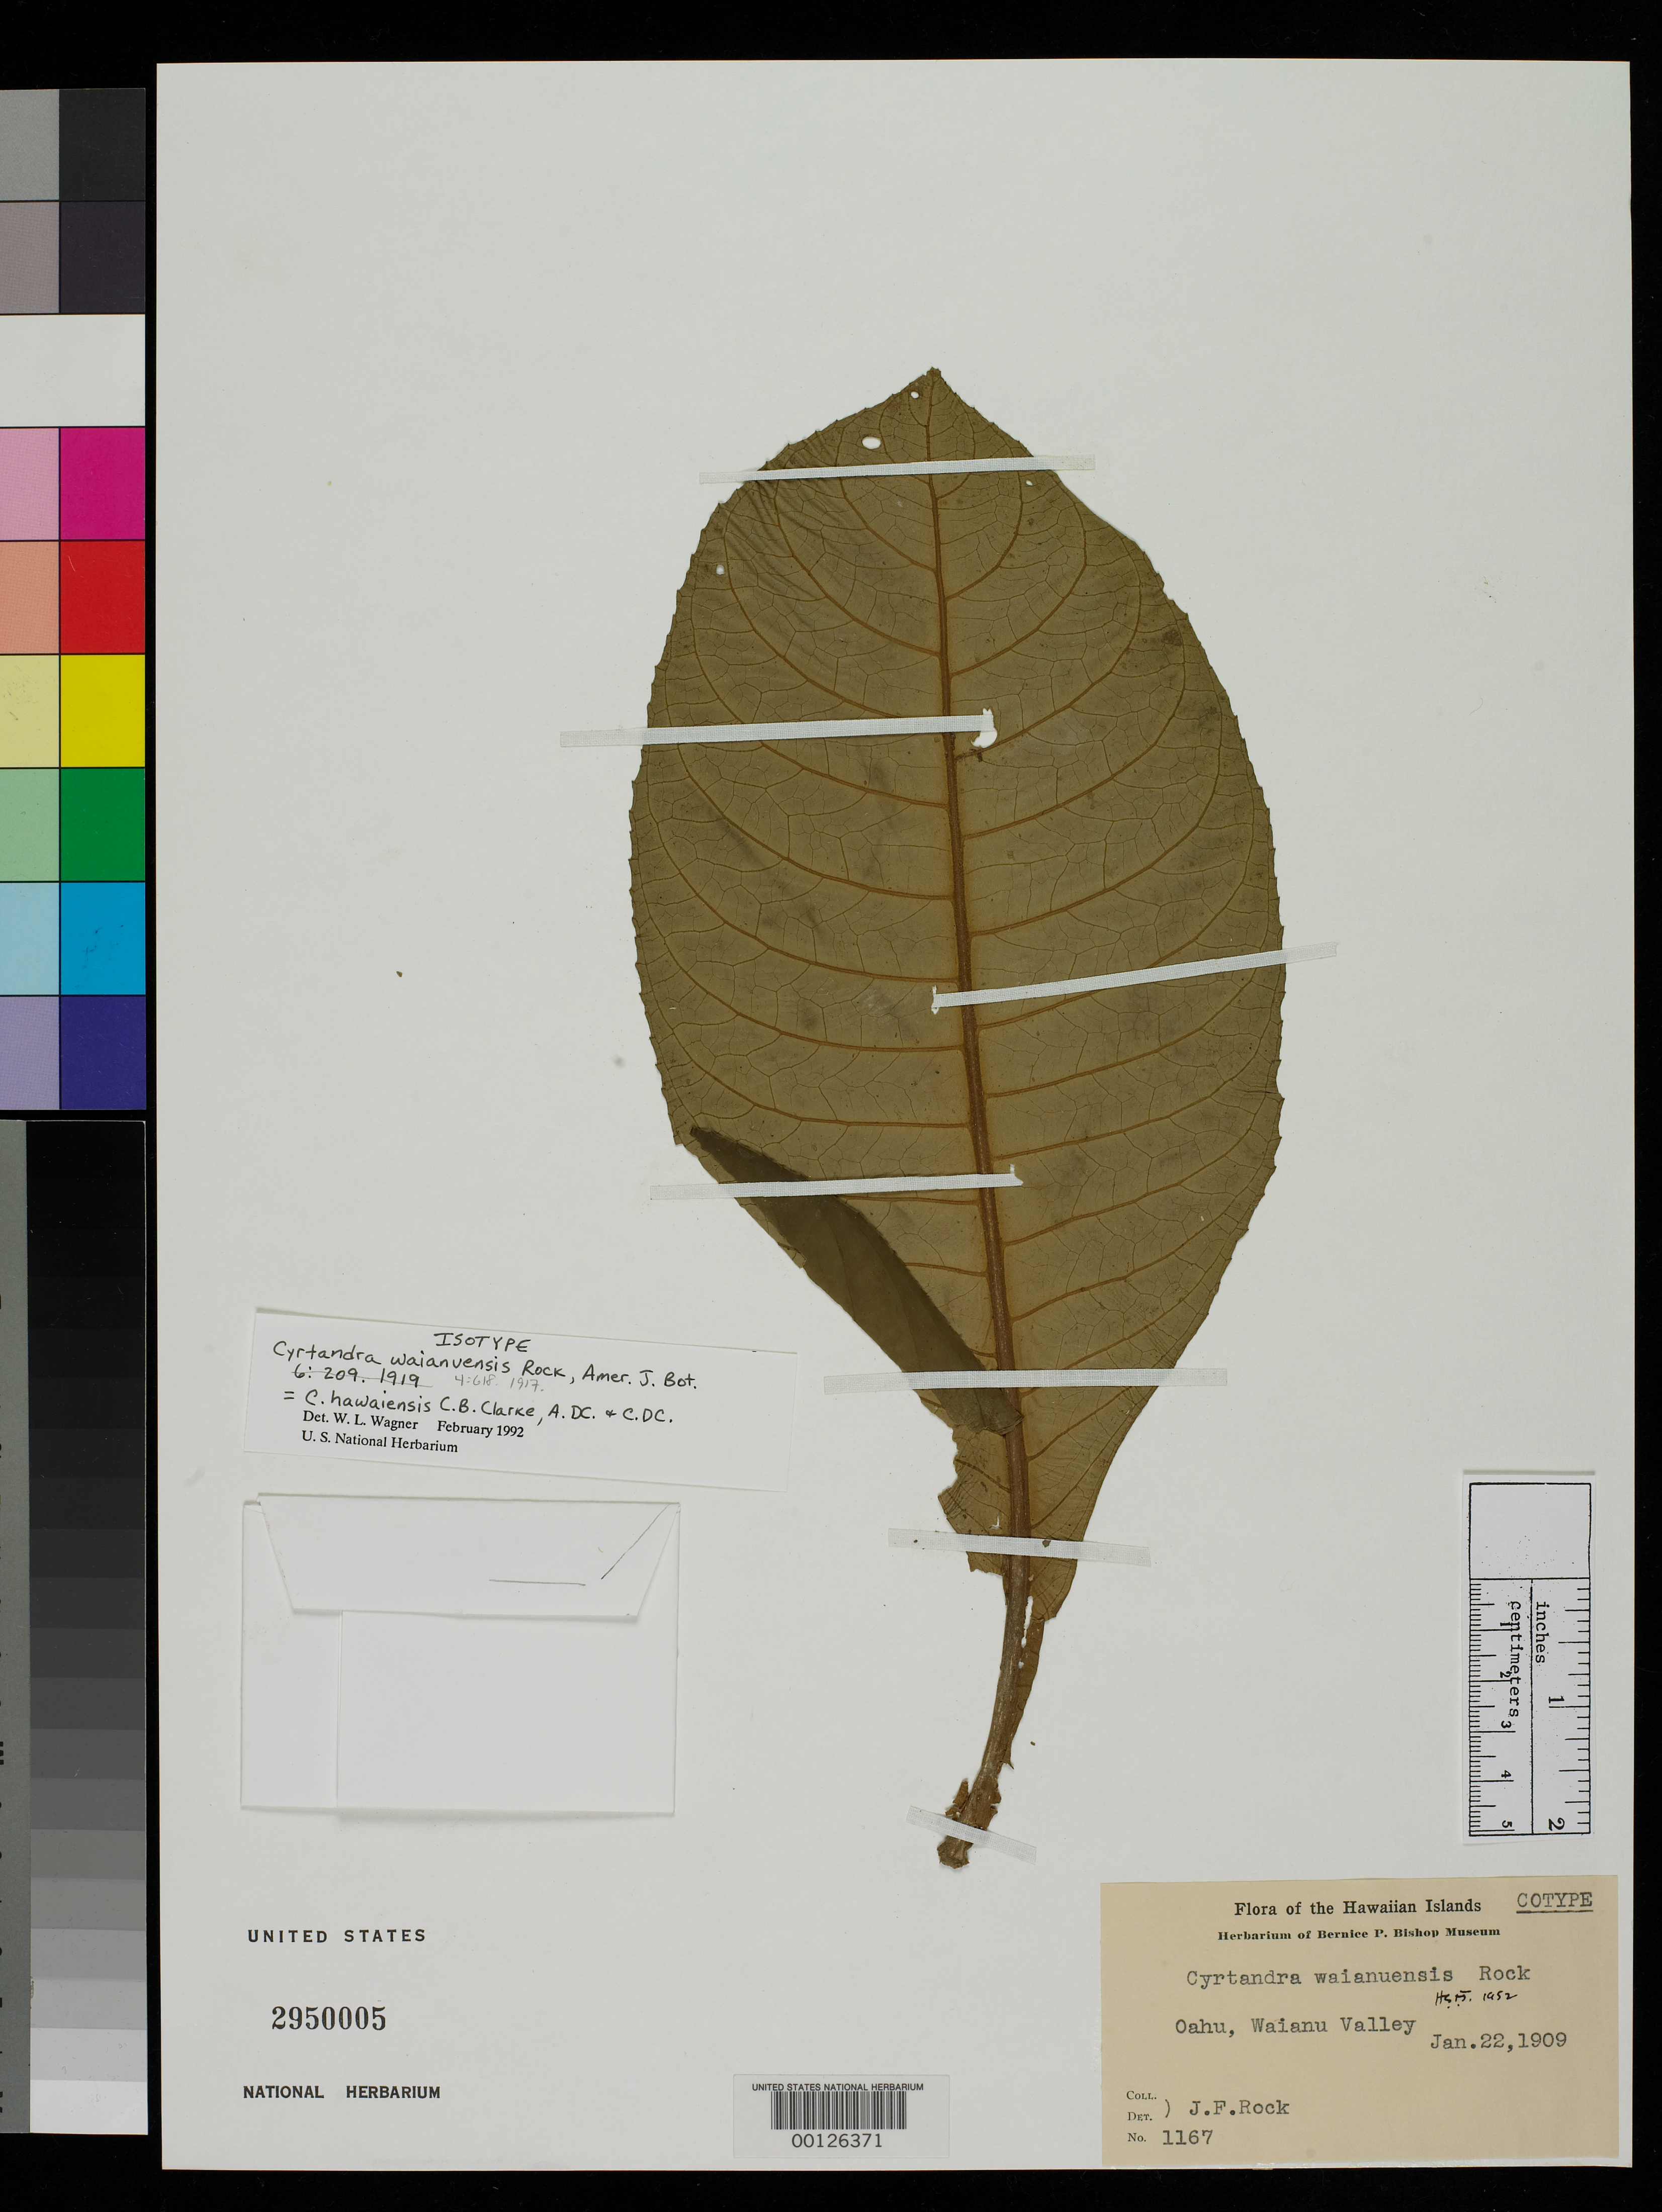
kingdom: Plantae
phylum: Tracheophyta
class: Magnoliopsida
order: Lamiales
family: Gesneriaceae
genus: Cyrtandra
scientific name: Cyrtandra waianuensis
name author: Rock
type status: Isotype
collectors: J. F. Rock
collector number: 1167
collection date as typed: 22 Jan 1909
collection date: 1909-01-22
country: United States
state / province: Hawaii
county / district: Honolulu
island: Oahu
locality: Oahu, Waianu Valley.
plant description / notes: "Cotype"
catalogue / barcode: US 2950005